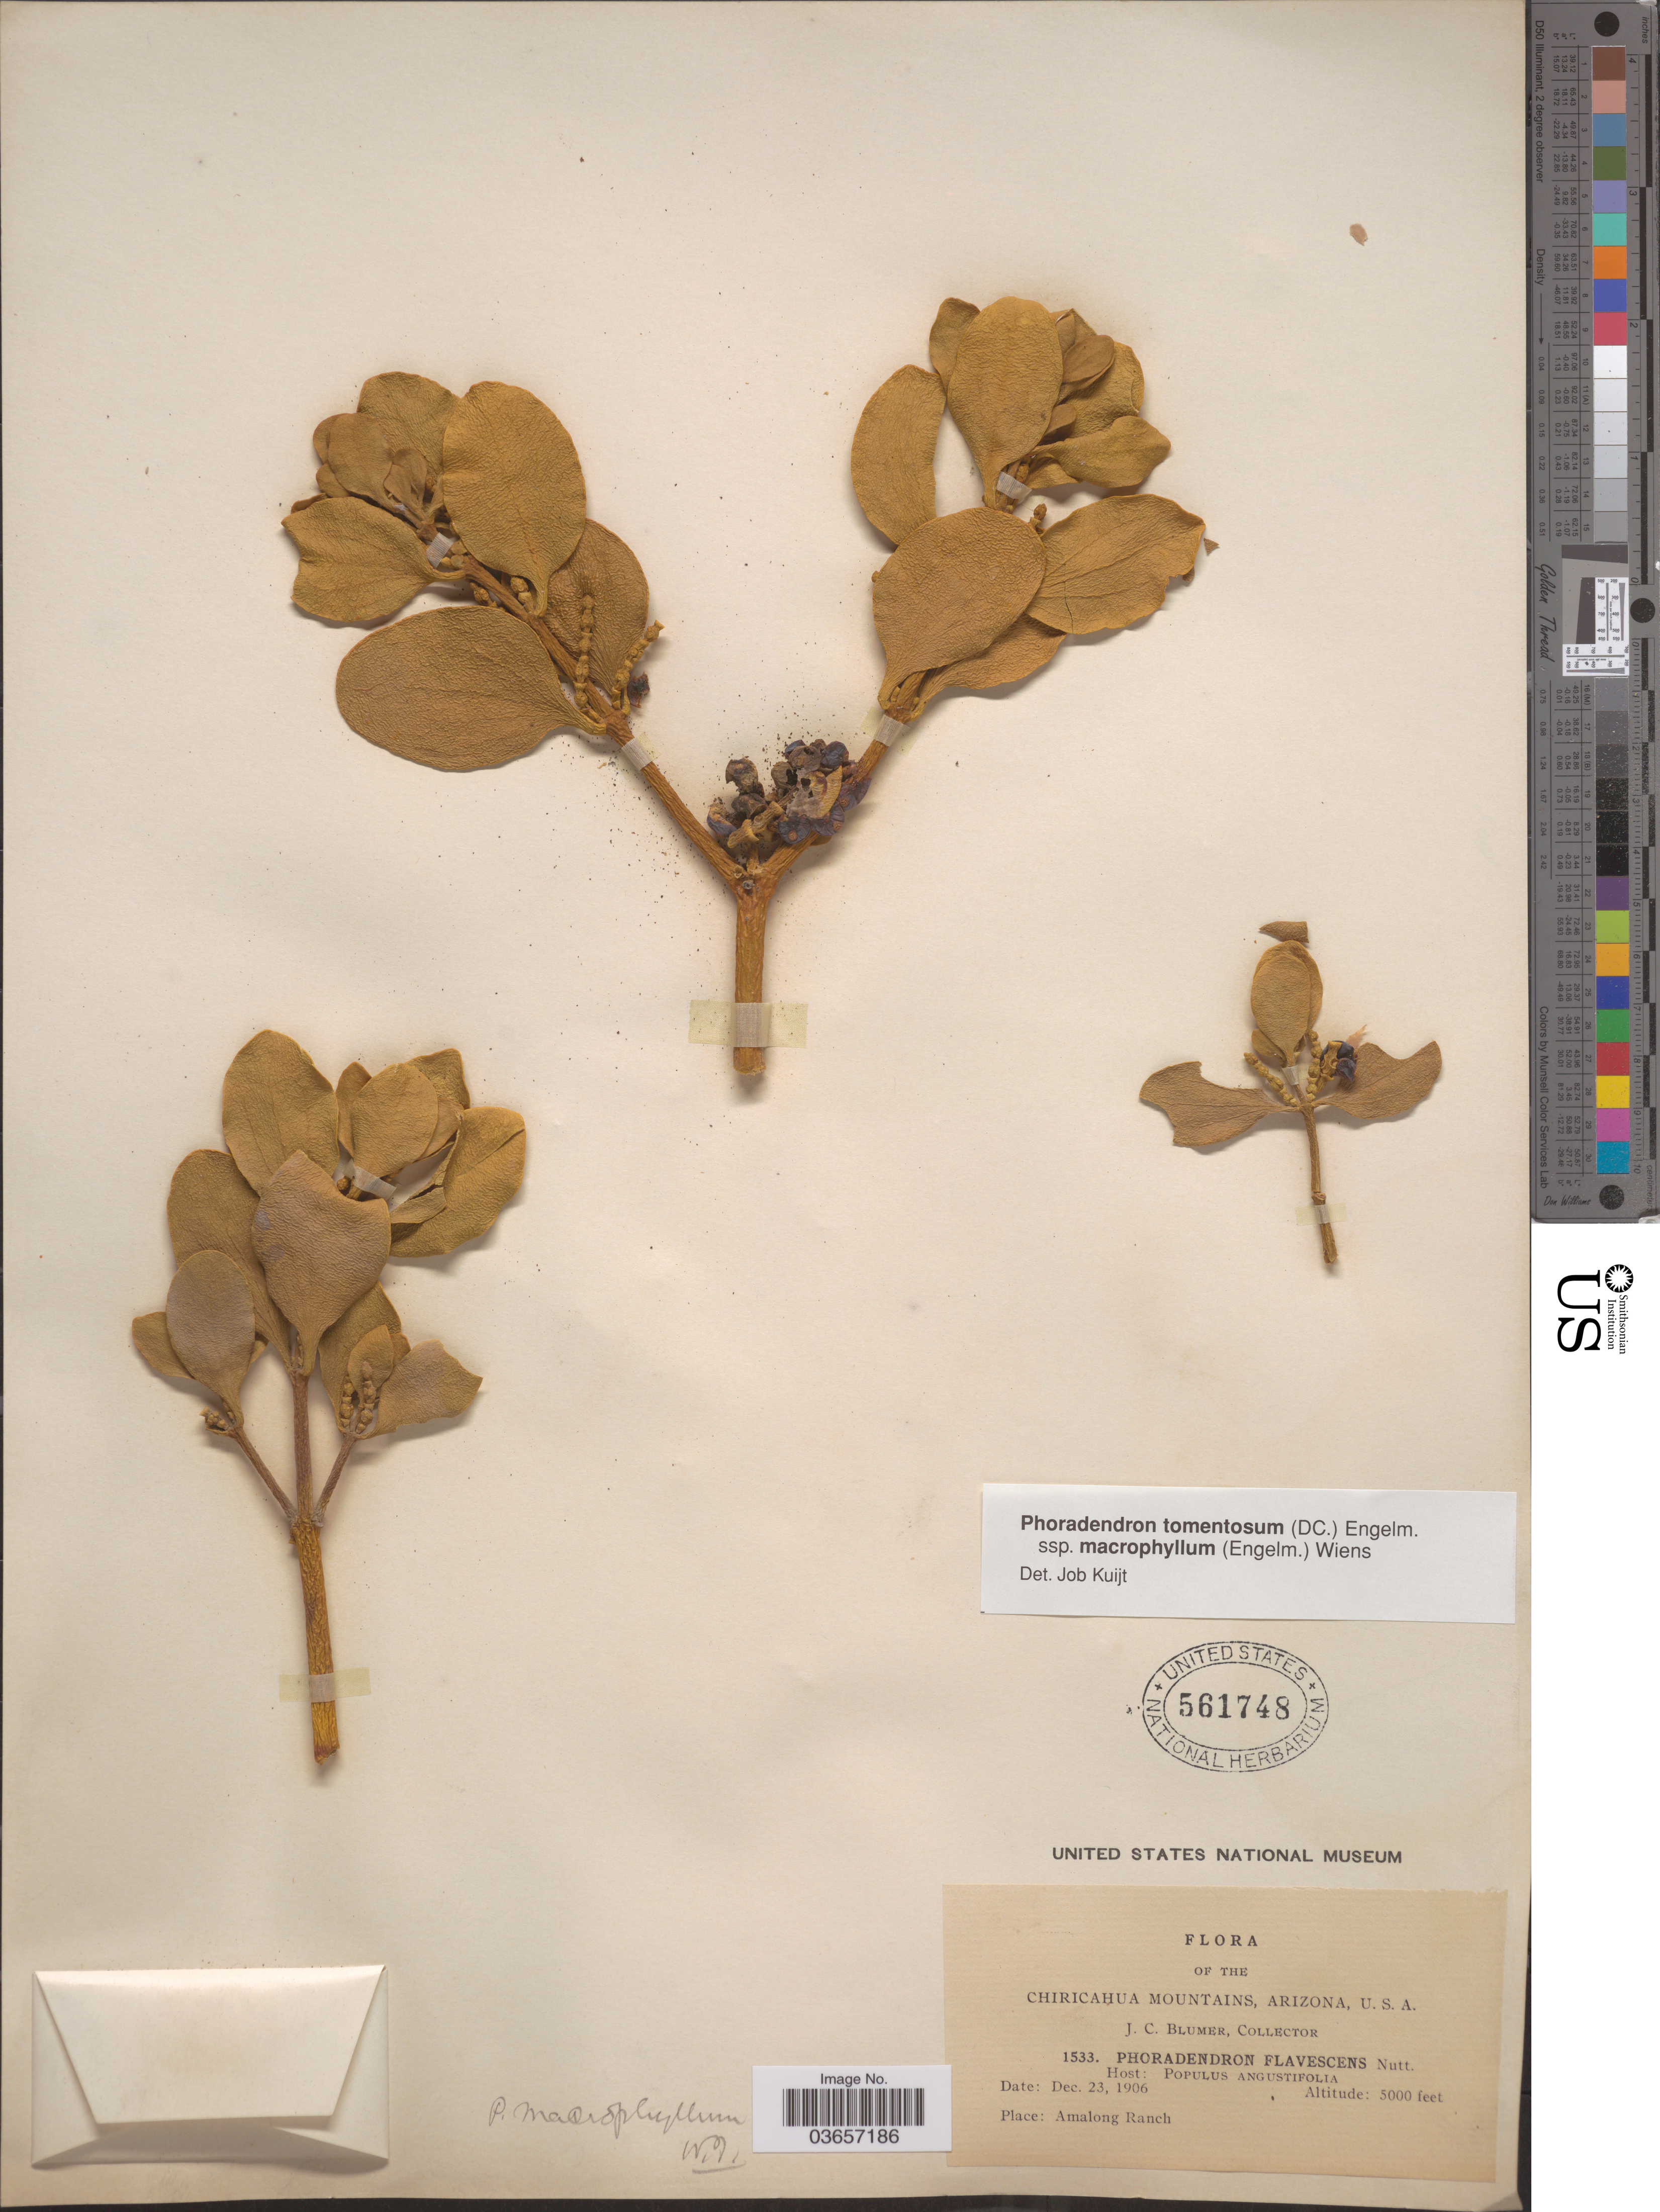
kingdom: Plantae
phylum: Tracheophyta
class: Magnoliopsida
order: Santalales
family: Viscaceae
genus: Phoradendron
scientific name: Phoradendron tomentosum subsp. macrophyllum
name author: DC.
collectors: J. C. Blumer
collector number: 1533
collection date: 1906-12-23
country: United States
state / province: Arizona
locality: Chiricahua Mountains, U.S.A. Amalong Ranch.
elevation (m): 1524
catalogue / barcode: US 561748